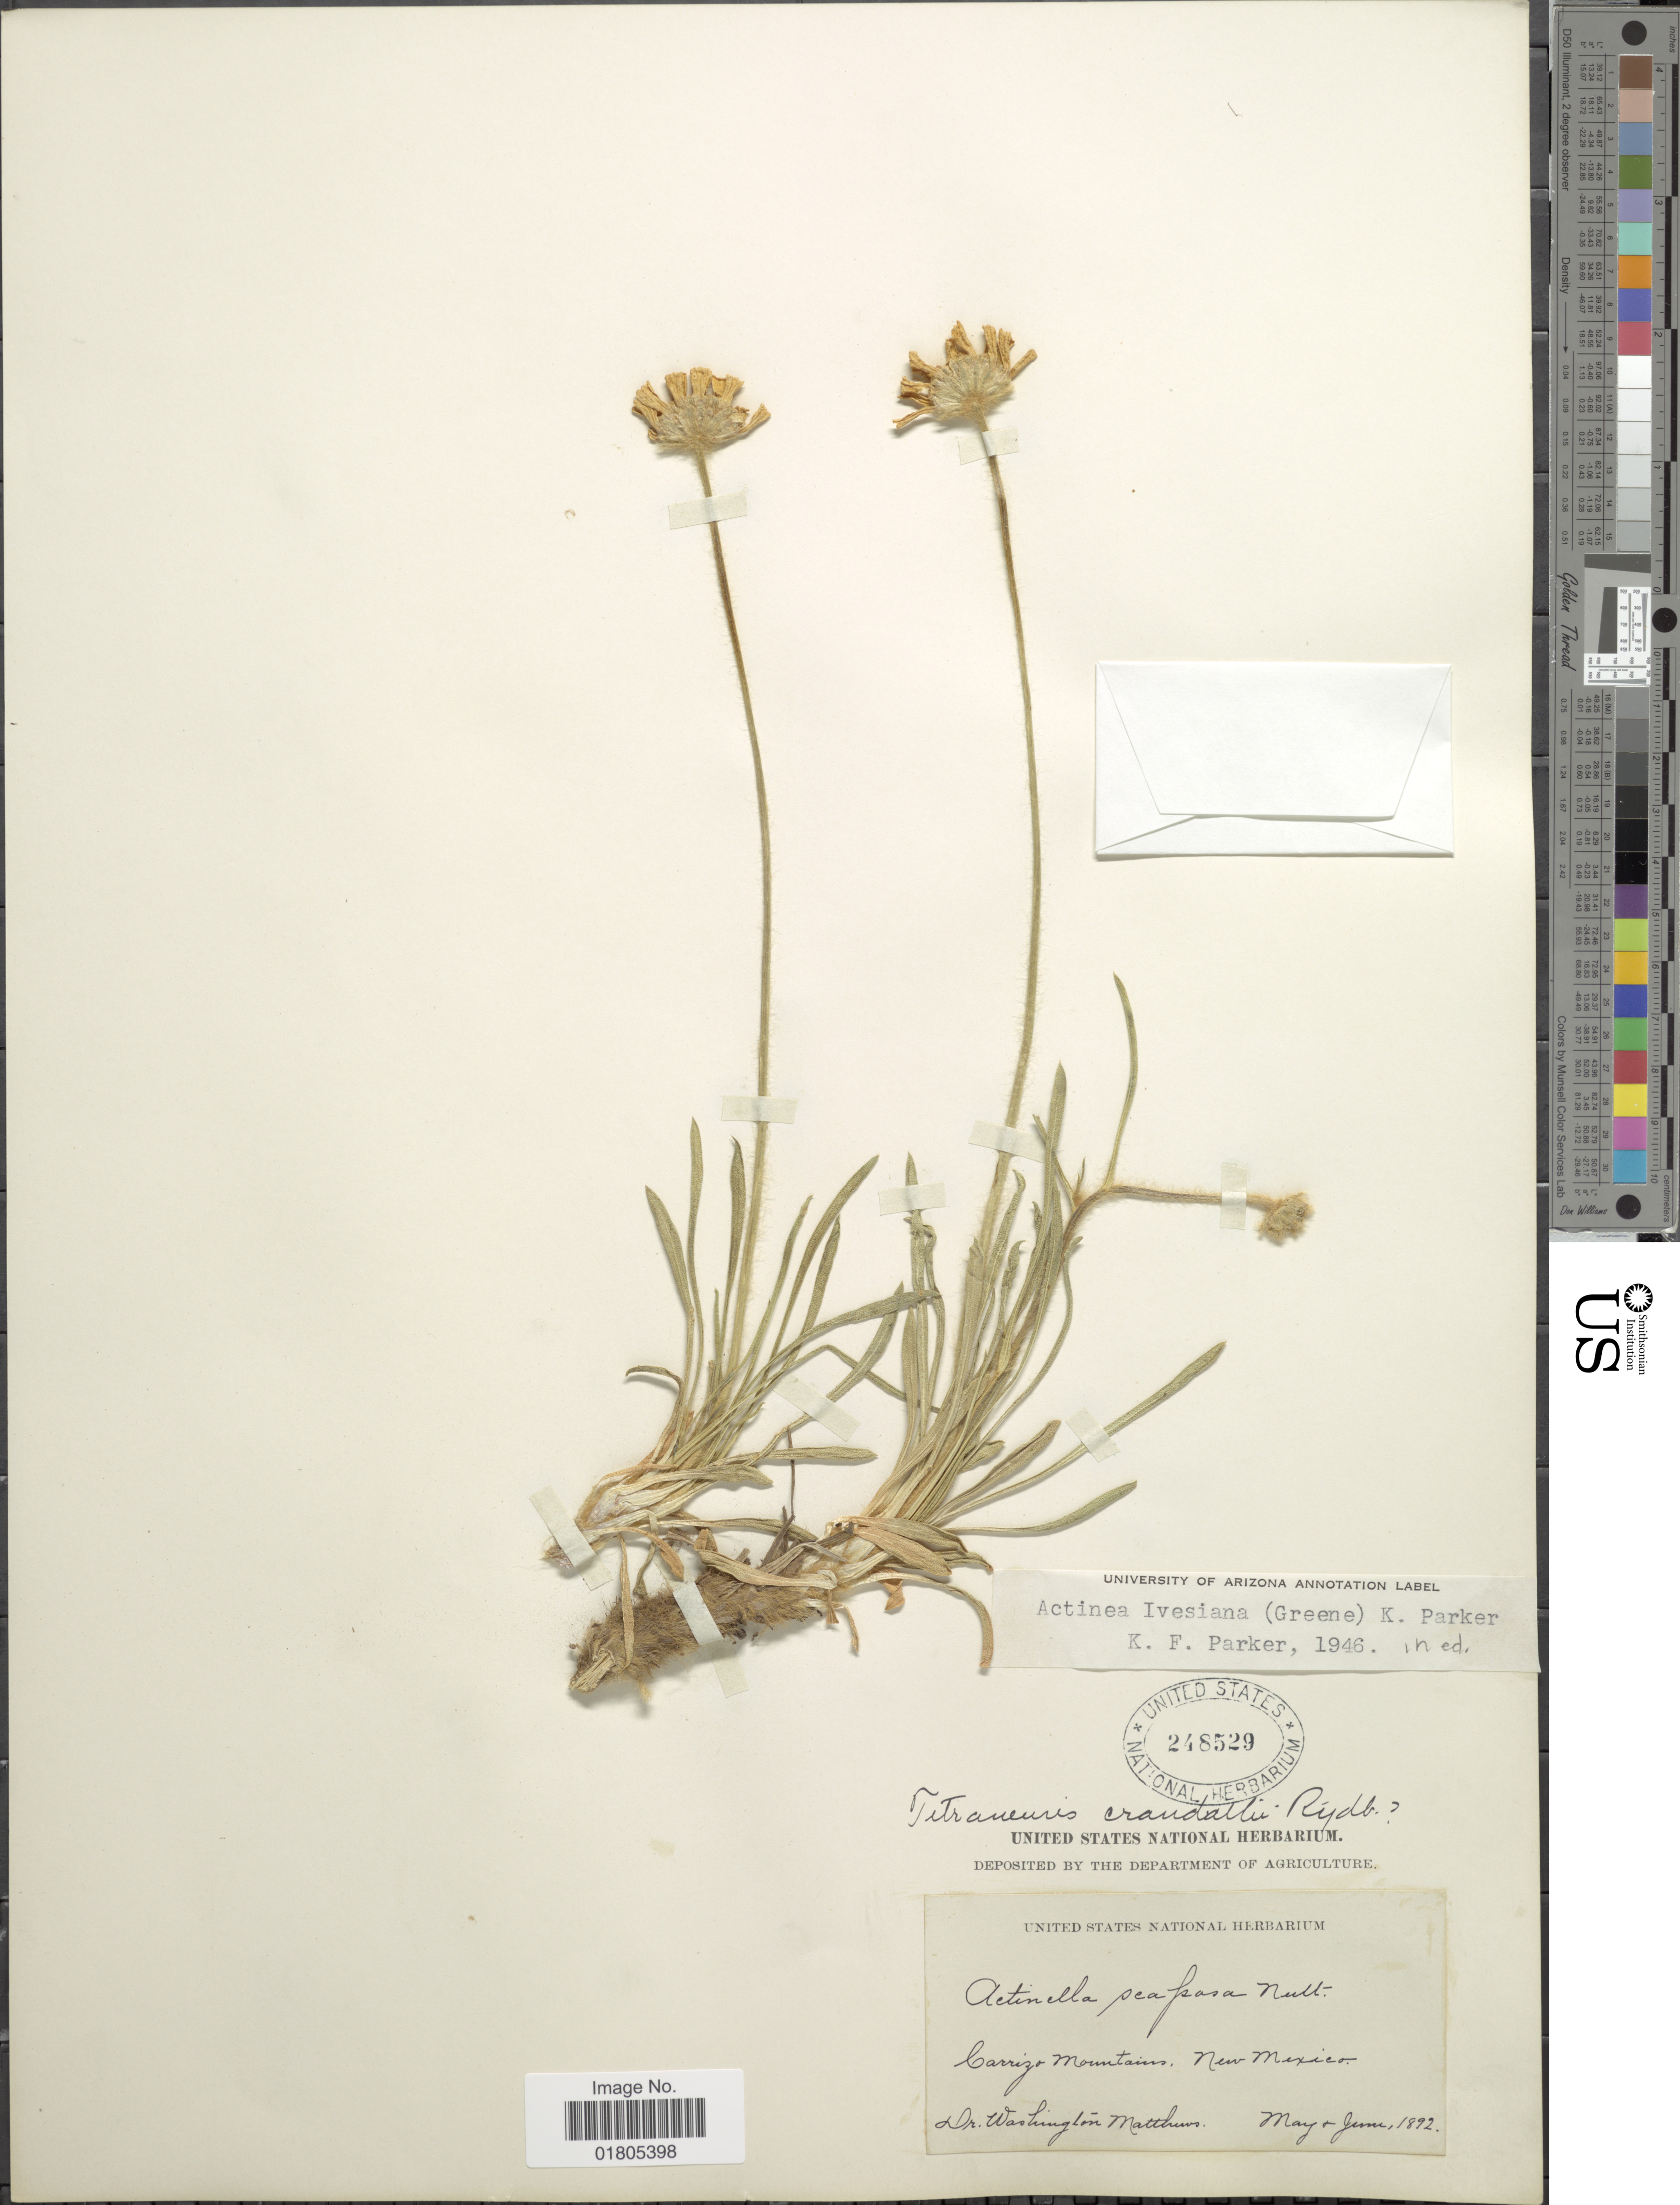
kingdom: Plantae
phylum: Tracheophyta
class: Magnoliopsida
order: Asterales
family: Asteraceae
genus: Actinea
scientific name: Actinea ivesiana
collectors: W. Matthews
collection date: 1892-05/1892-06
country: United States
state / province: New Mexico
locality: Carrizo Mountains, New Mexico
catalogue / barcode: US 248529